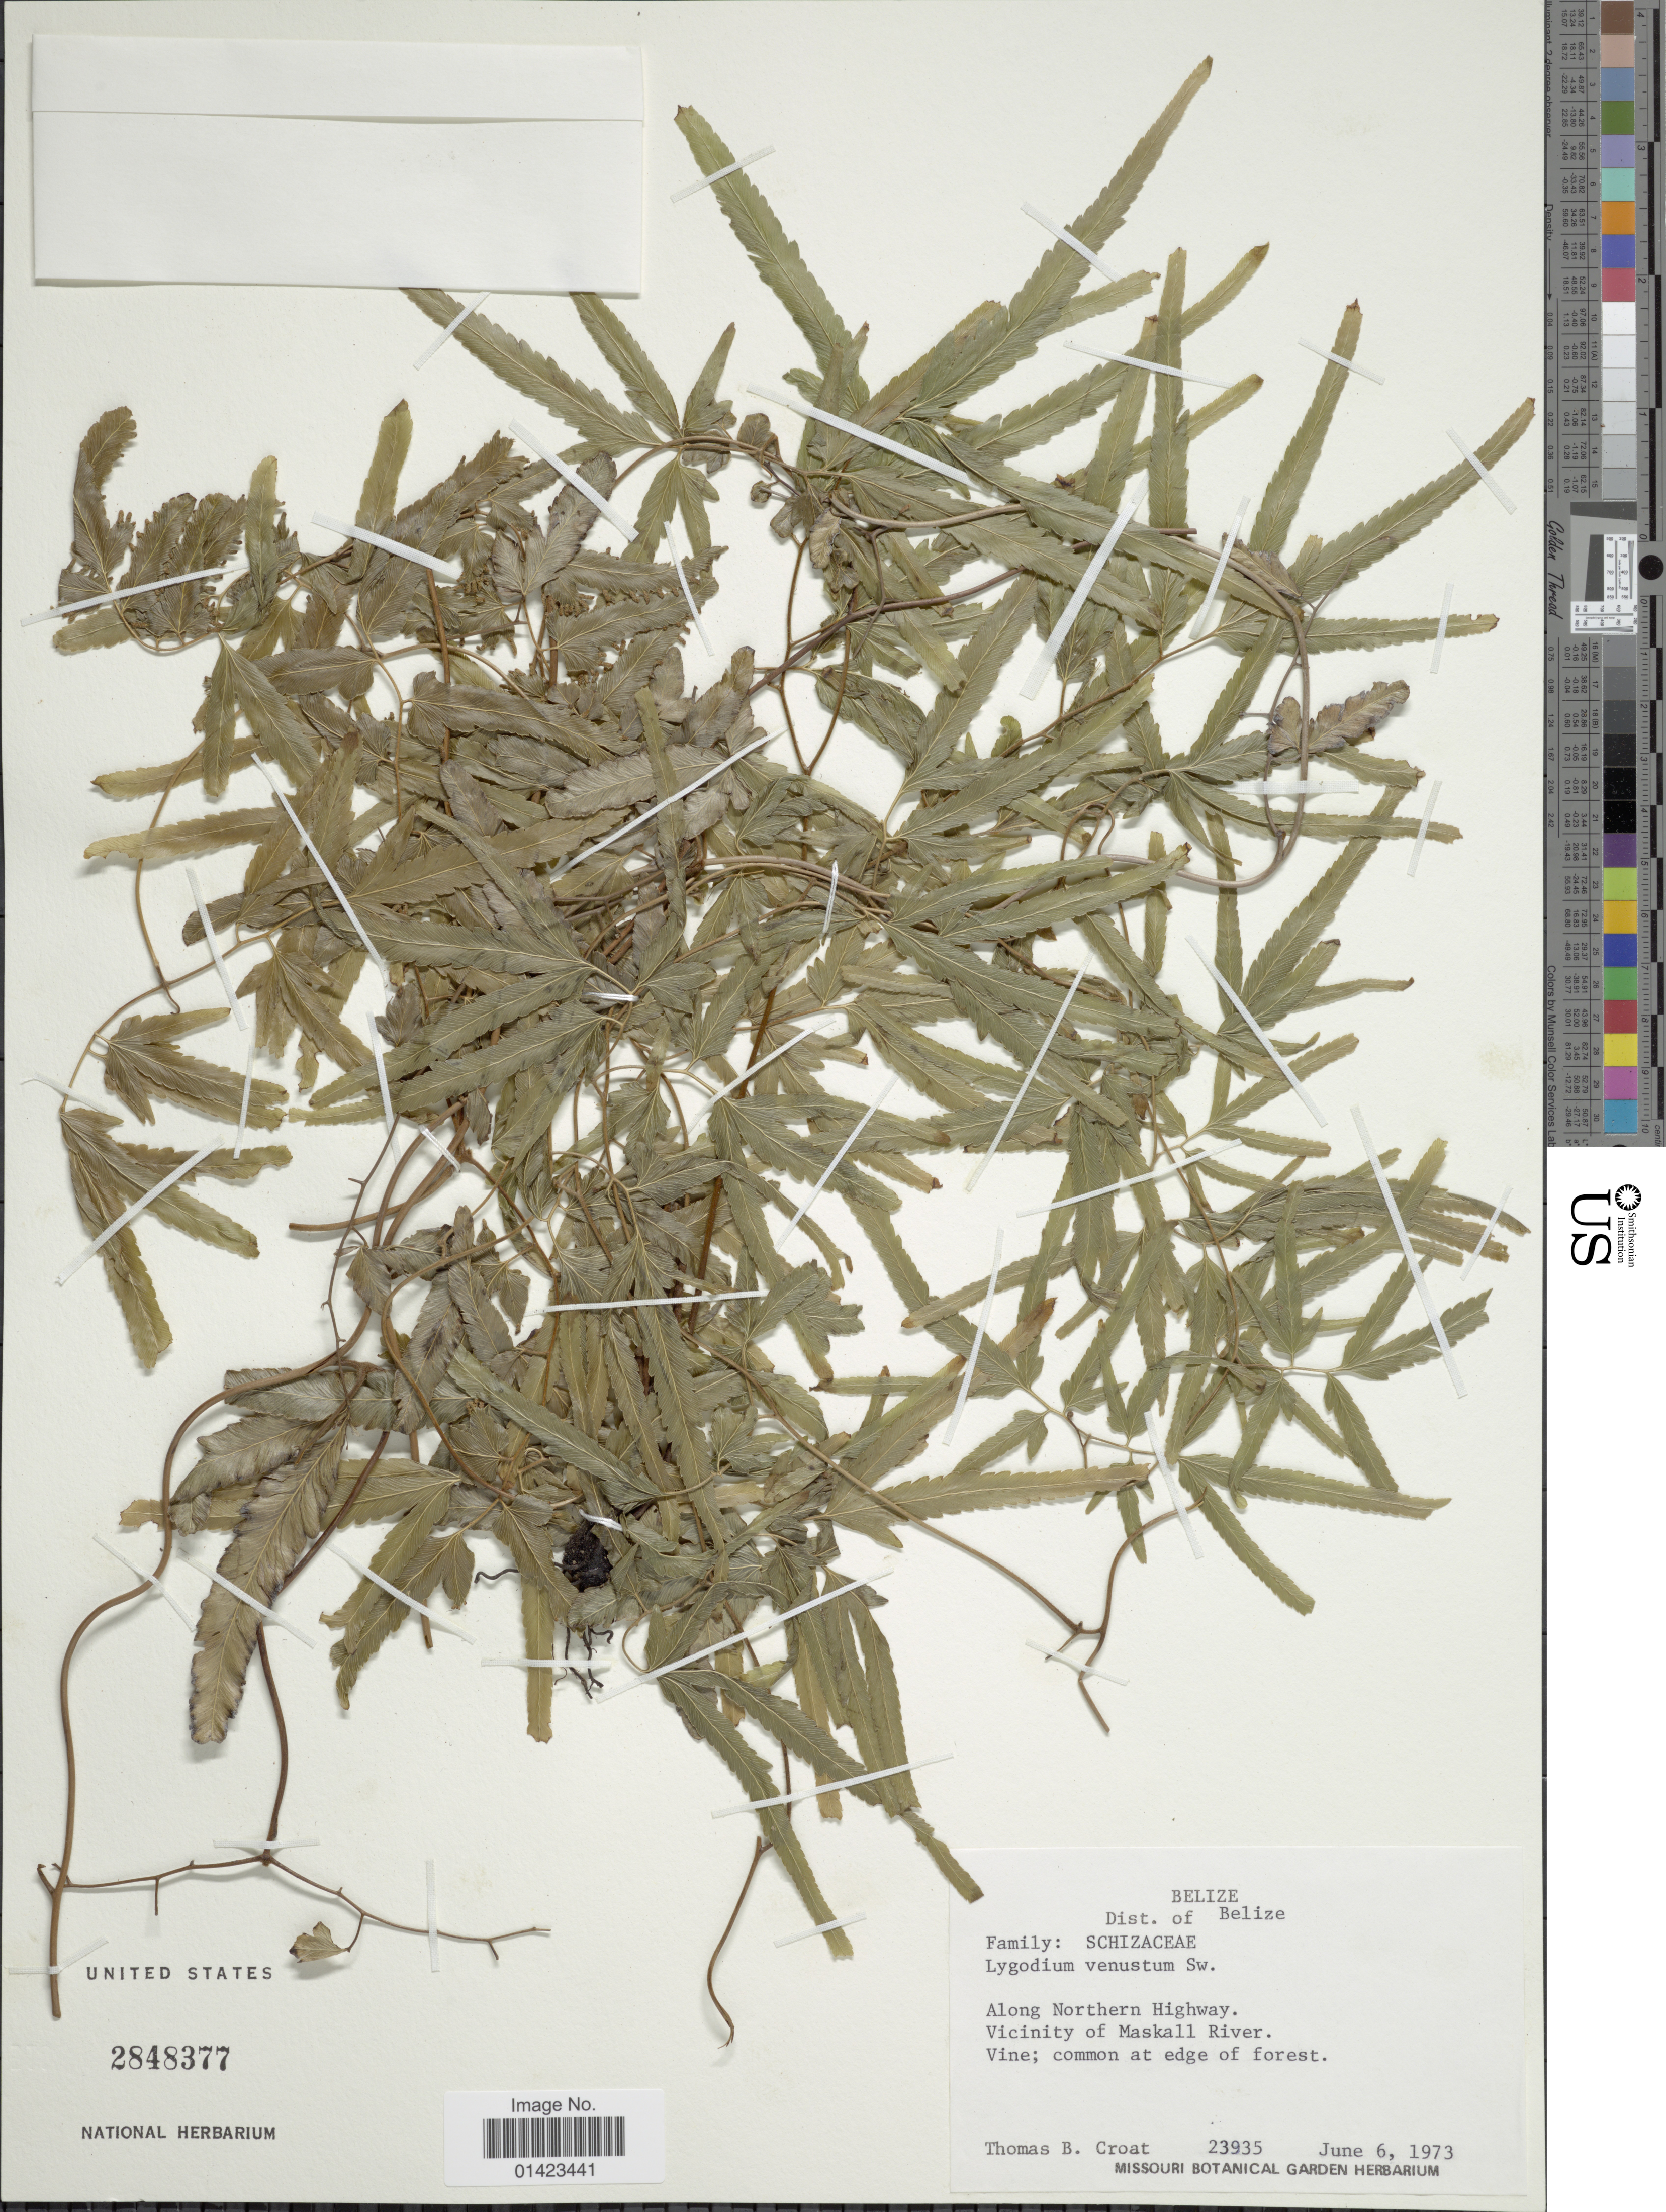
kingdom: Plantae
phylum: Tracheophyta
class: Polypodiopsida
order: Schizaeales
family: Lygodiaceae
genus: Lygodium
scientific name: Lygodium venustum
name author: Sw.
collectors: T. B. Croat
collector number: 23935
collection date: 1973-06-06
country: Belize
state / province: Belize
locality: Dist. of Belize, Along Northern Highway, vicinity of Maskal River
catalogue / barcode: US 2848377